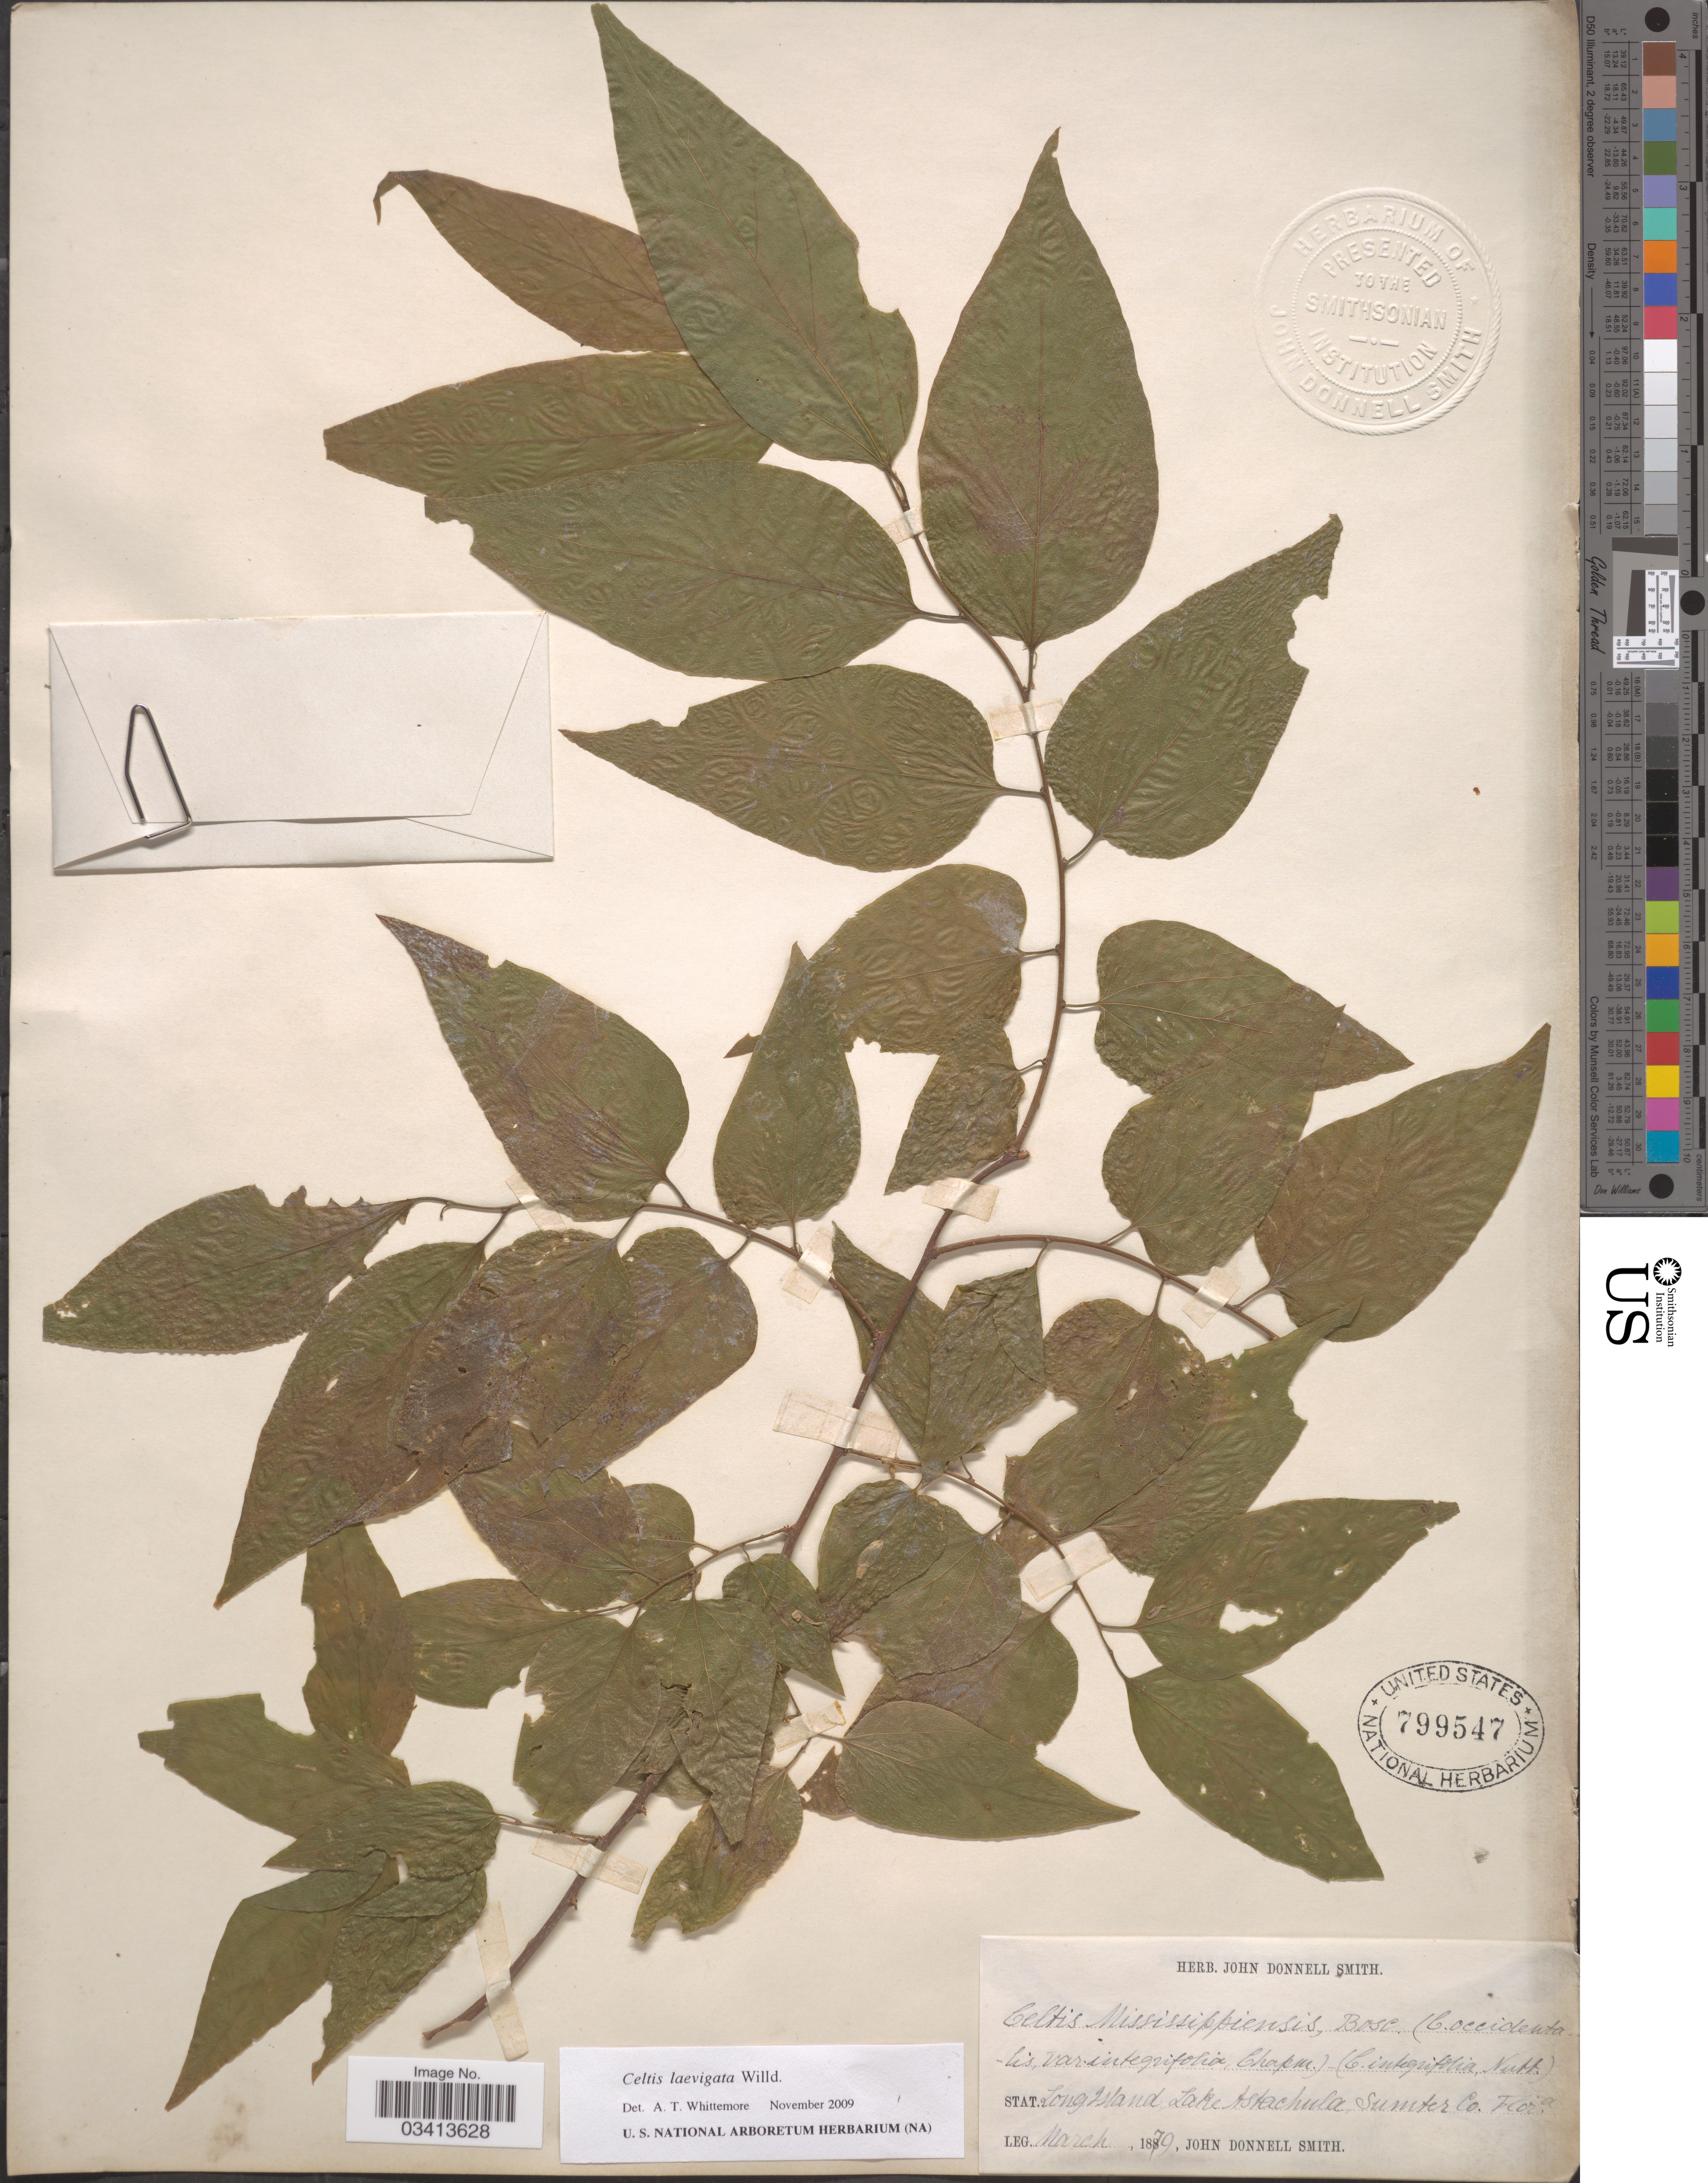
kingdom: Plantae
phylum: Tracheophyta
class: Magnoliopsida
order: Rosales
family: Cannabaceae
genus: Celtis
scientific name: Celtis laevigata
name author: Willd.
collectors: J. Donnell Smith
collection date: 1879-03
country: United States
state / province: Florida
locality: Stat. Long Island, Lake Astachula, Sumter Co.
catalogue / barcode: US 799547